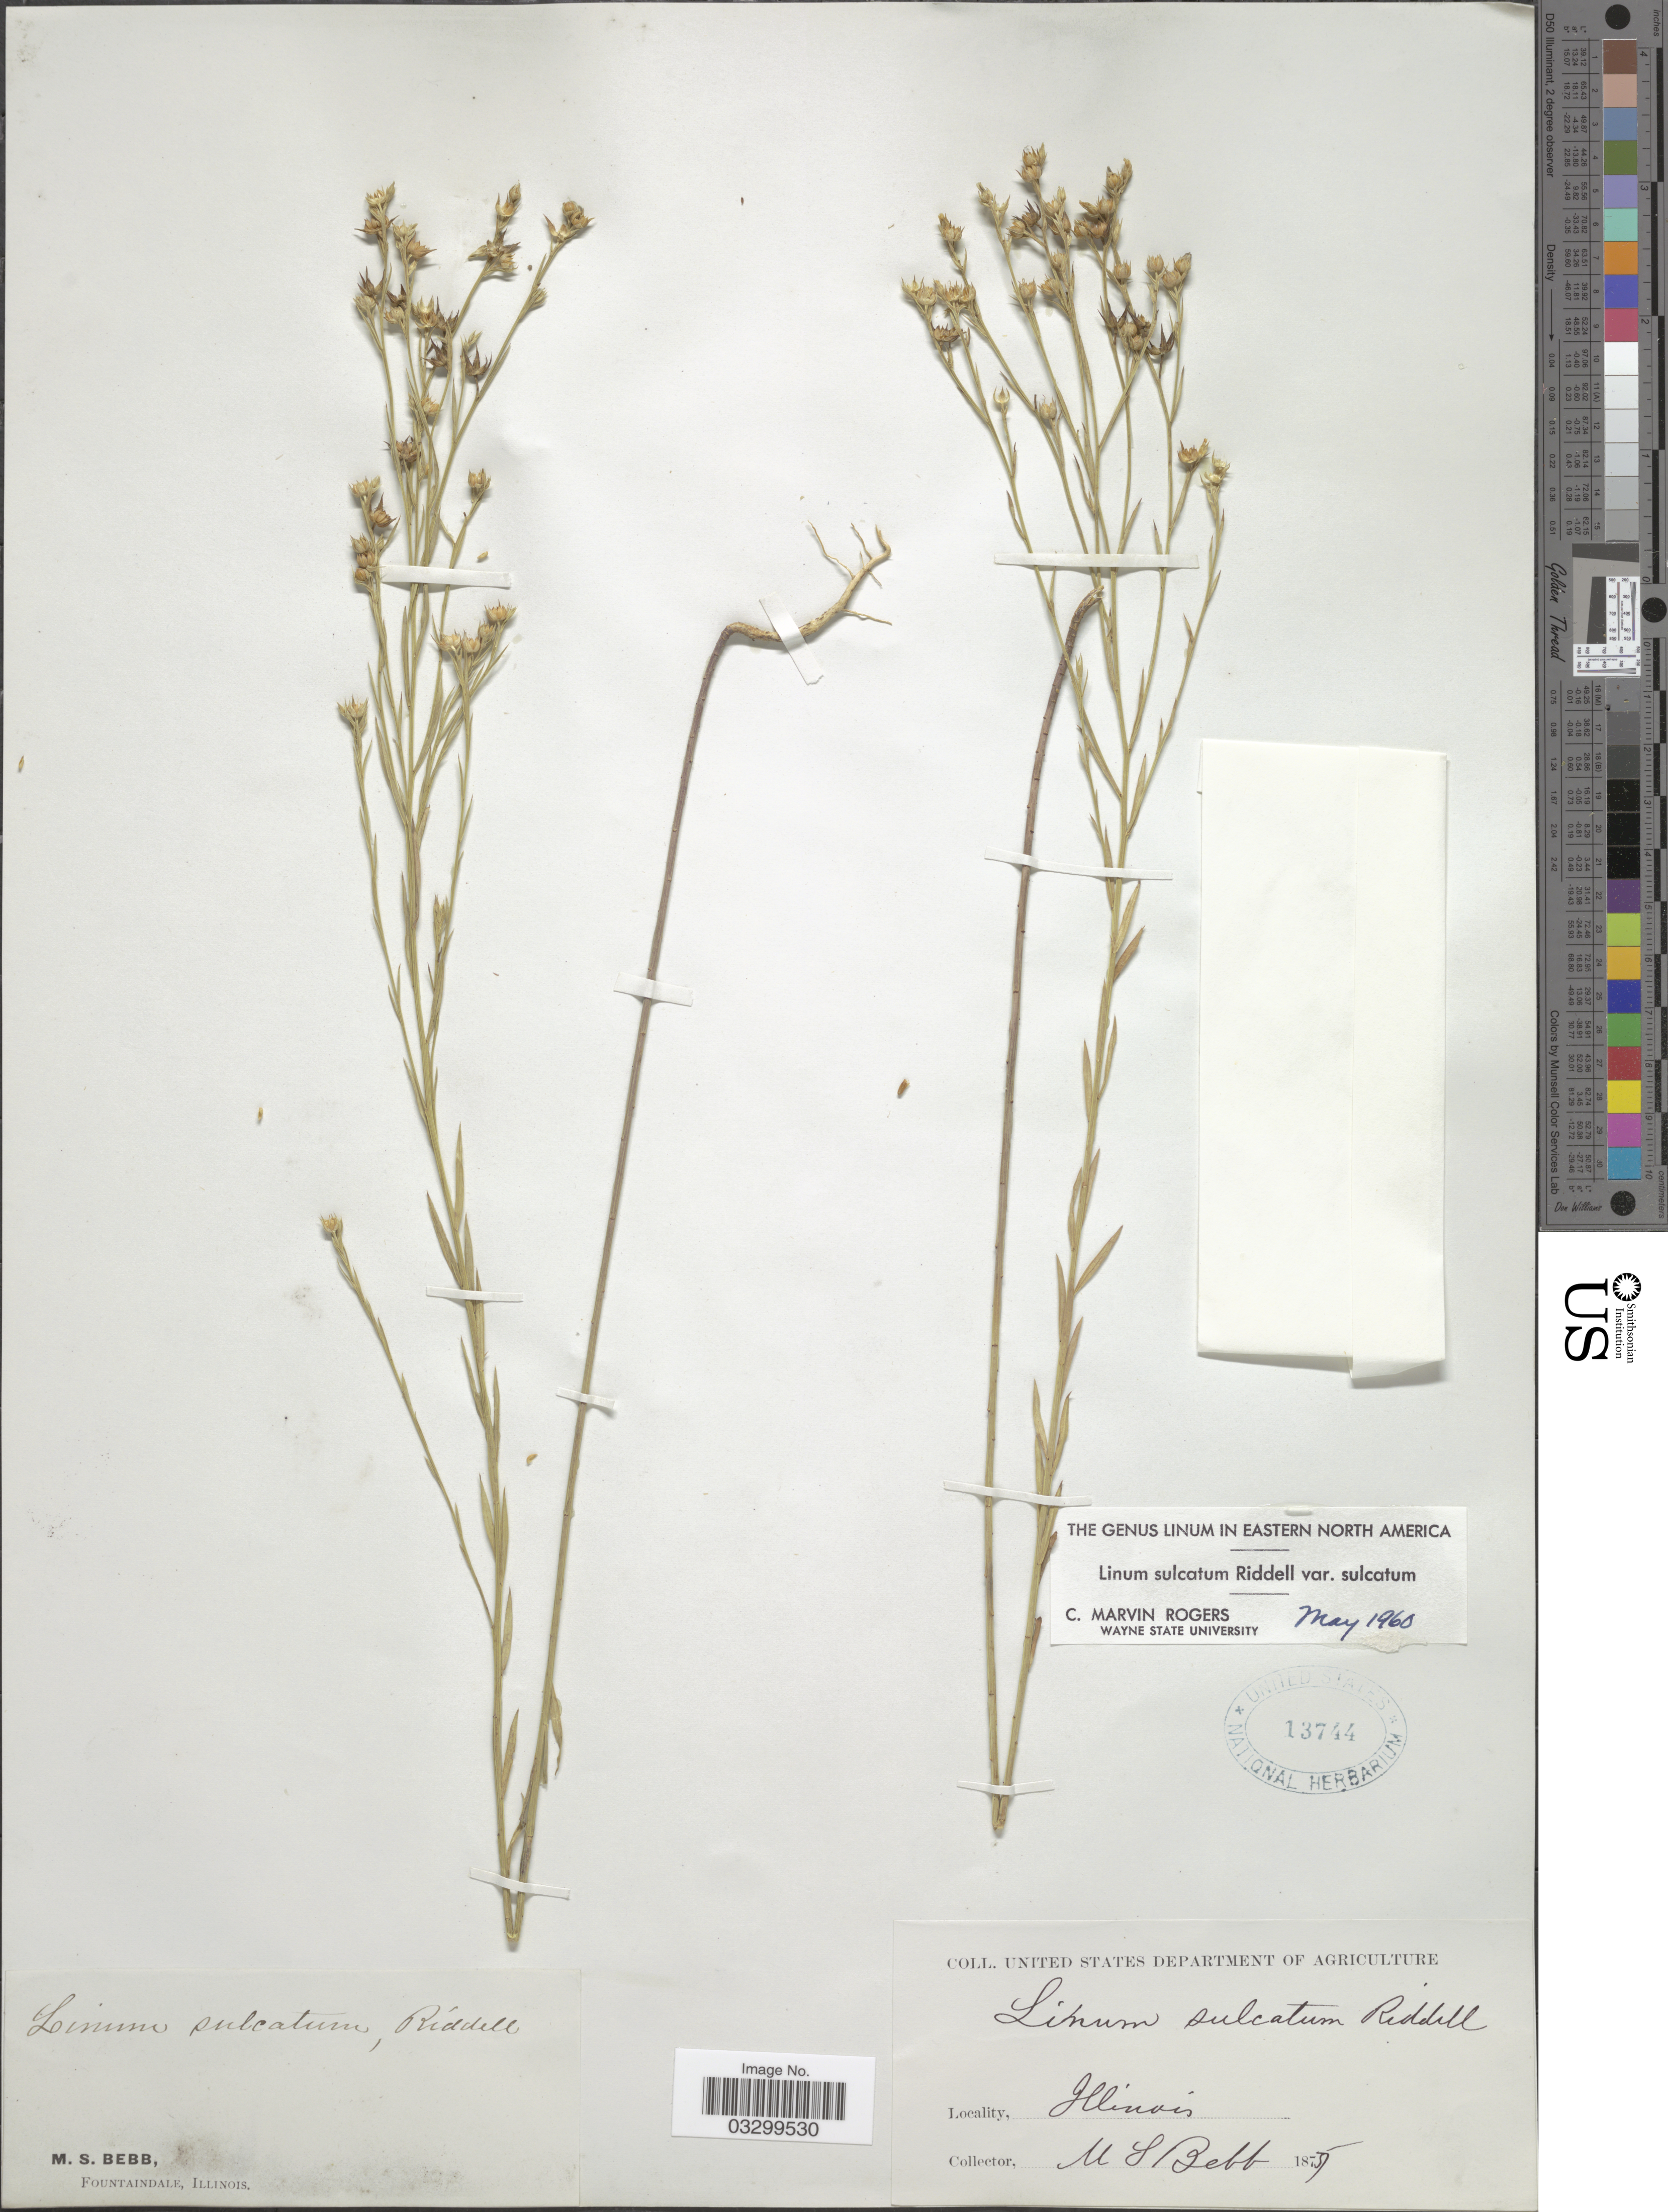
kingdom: Plantae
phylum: Tracheophyta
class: Magnoliopsida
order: Malpighiales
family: Linaceae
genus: Linum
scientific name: Linum sulcatum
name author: Riddell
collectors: M. Bebb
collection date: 1877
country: United States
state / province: Illinois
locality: Fountaindale. [unsure placement]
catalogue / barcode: US 13744